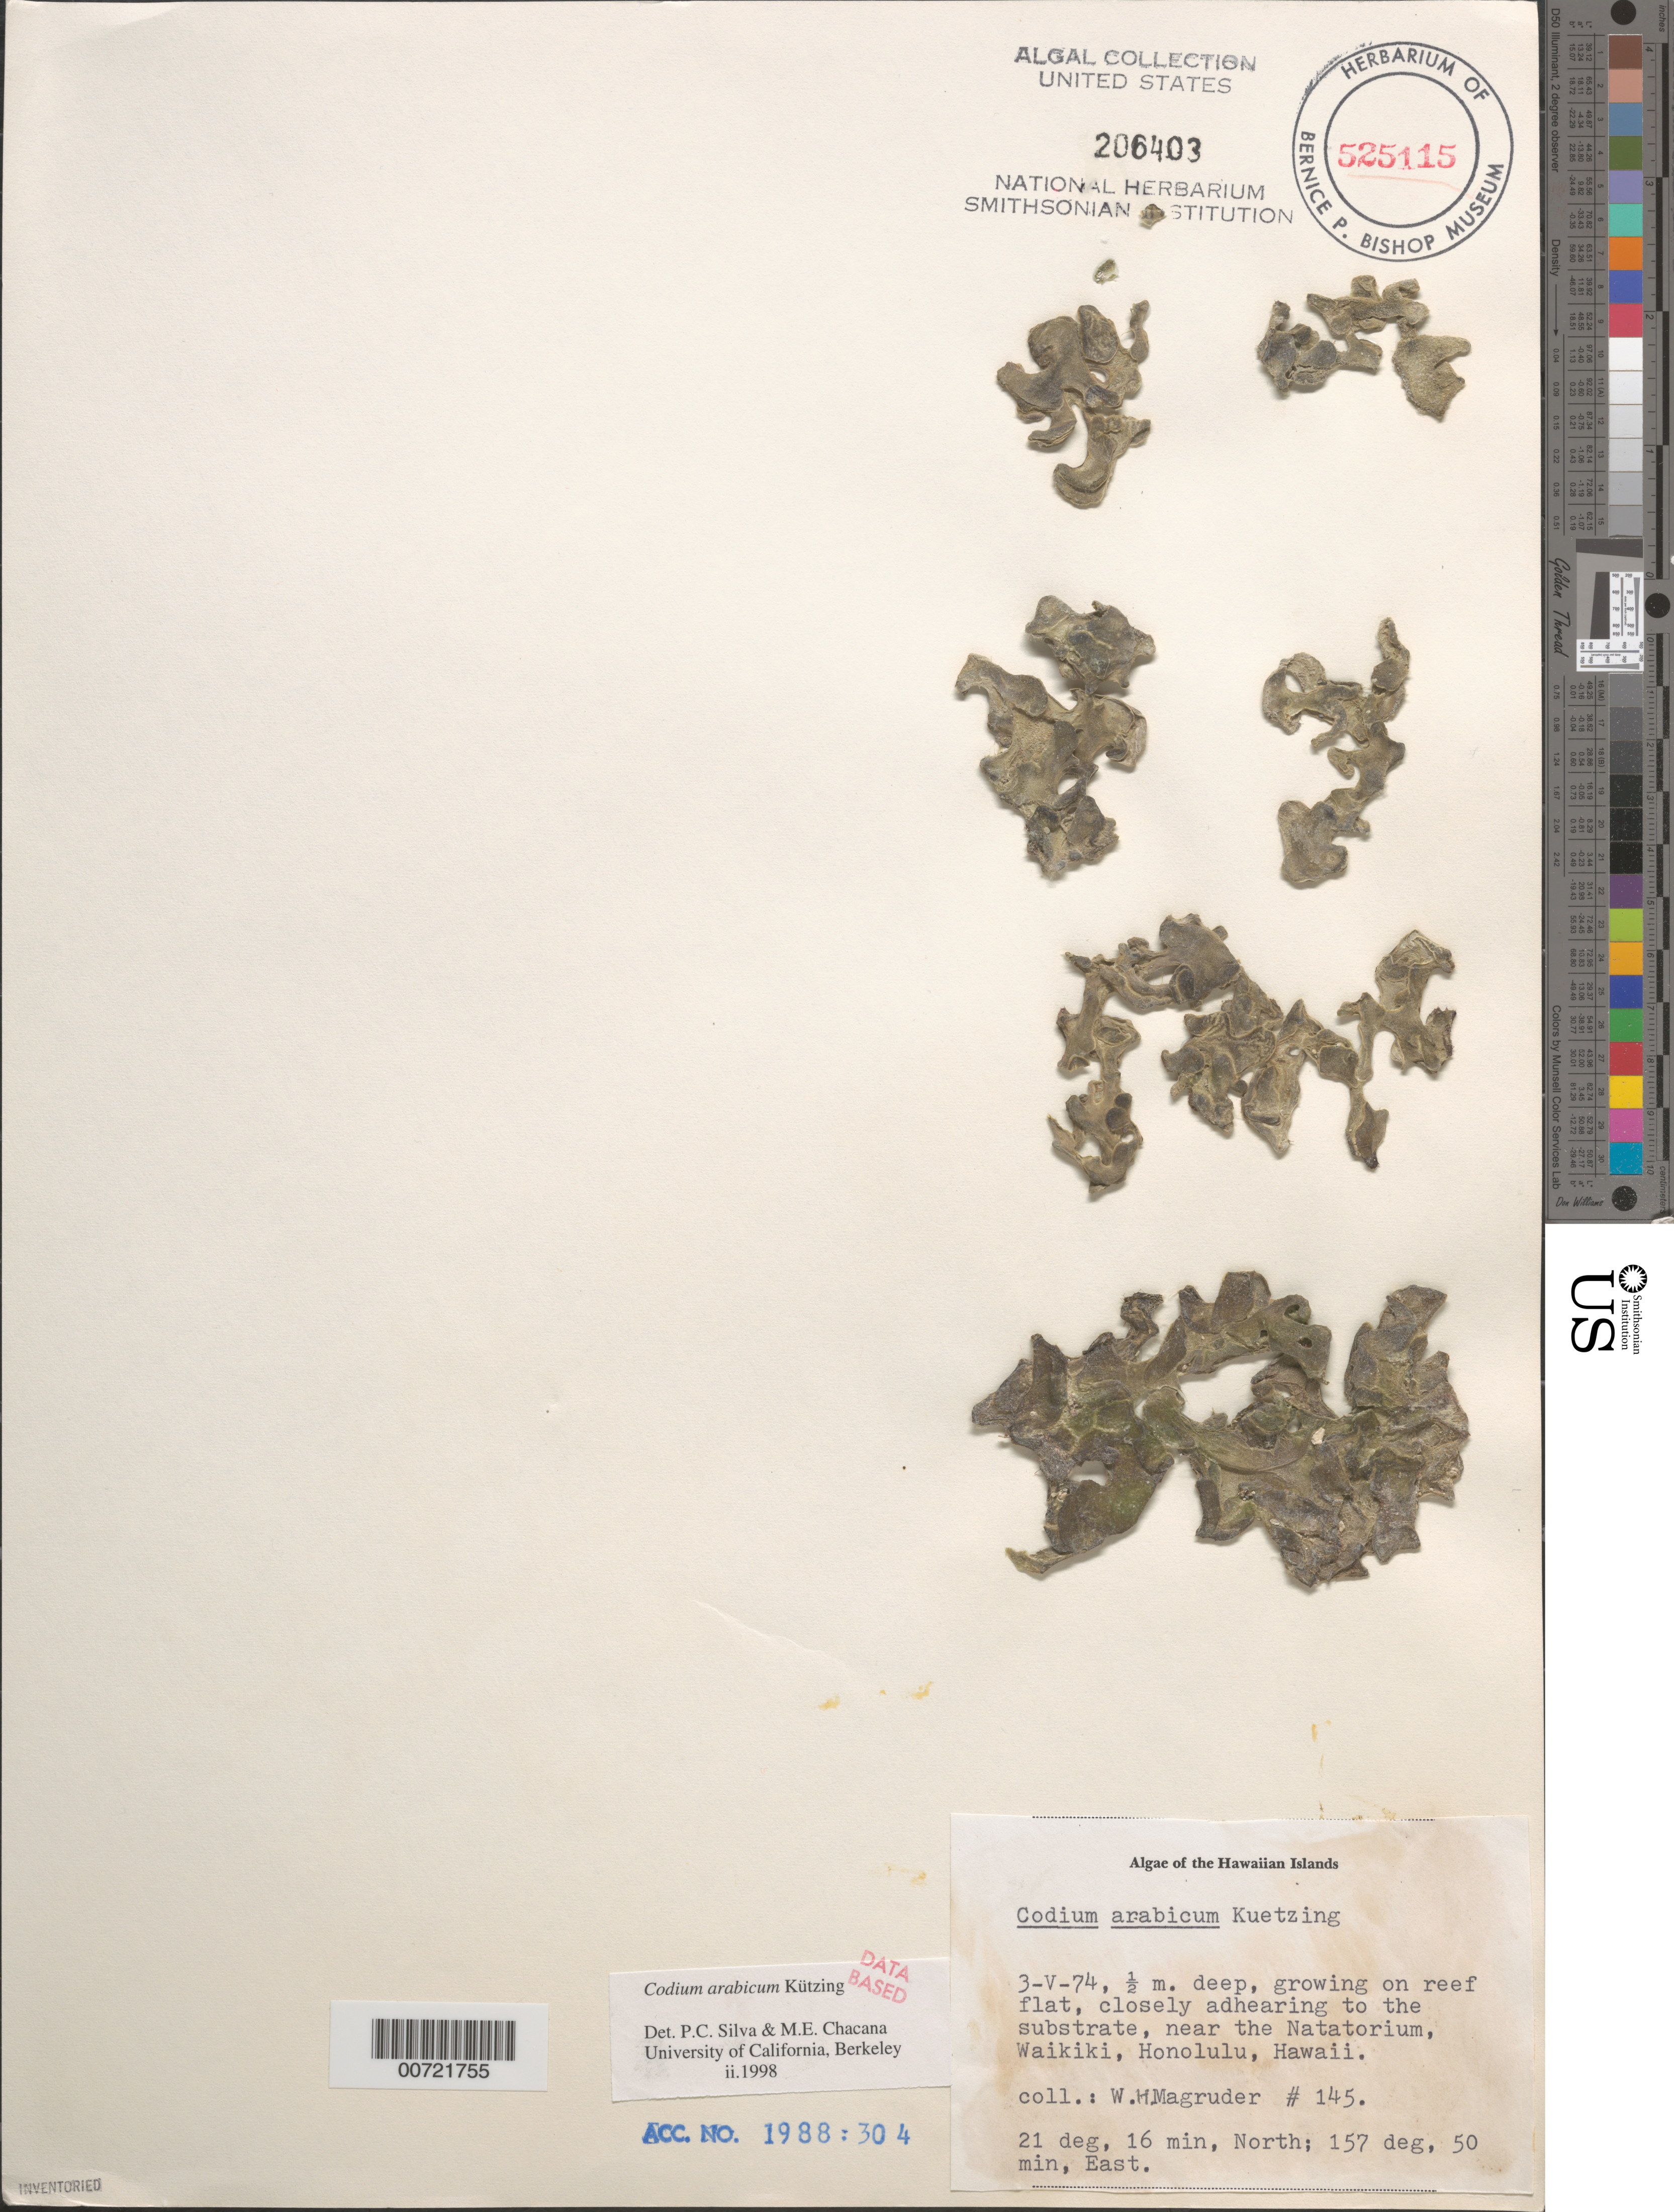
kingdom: Plantae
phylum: Chlorophyta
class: Ulvophyceae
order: Bryopsidales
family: Codiaceae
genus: Codium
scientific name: Codium arabicum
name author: Kütz.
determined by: Pedroche, F. F.; Silva, P. C.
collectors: W. Magruder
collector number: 145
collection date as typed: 03 May 1974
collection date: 1974-05-03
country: United States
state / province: Hawaii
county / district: Honolulu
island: Oahu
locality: Honolulu, Waikiki near Natatorium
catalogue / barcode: US 206403